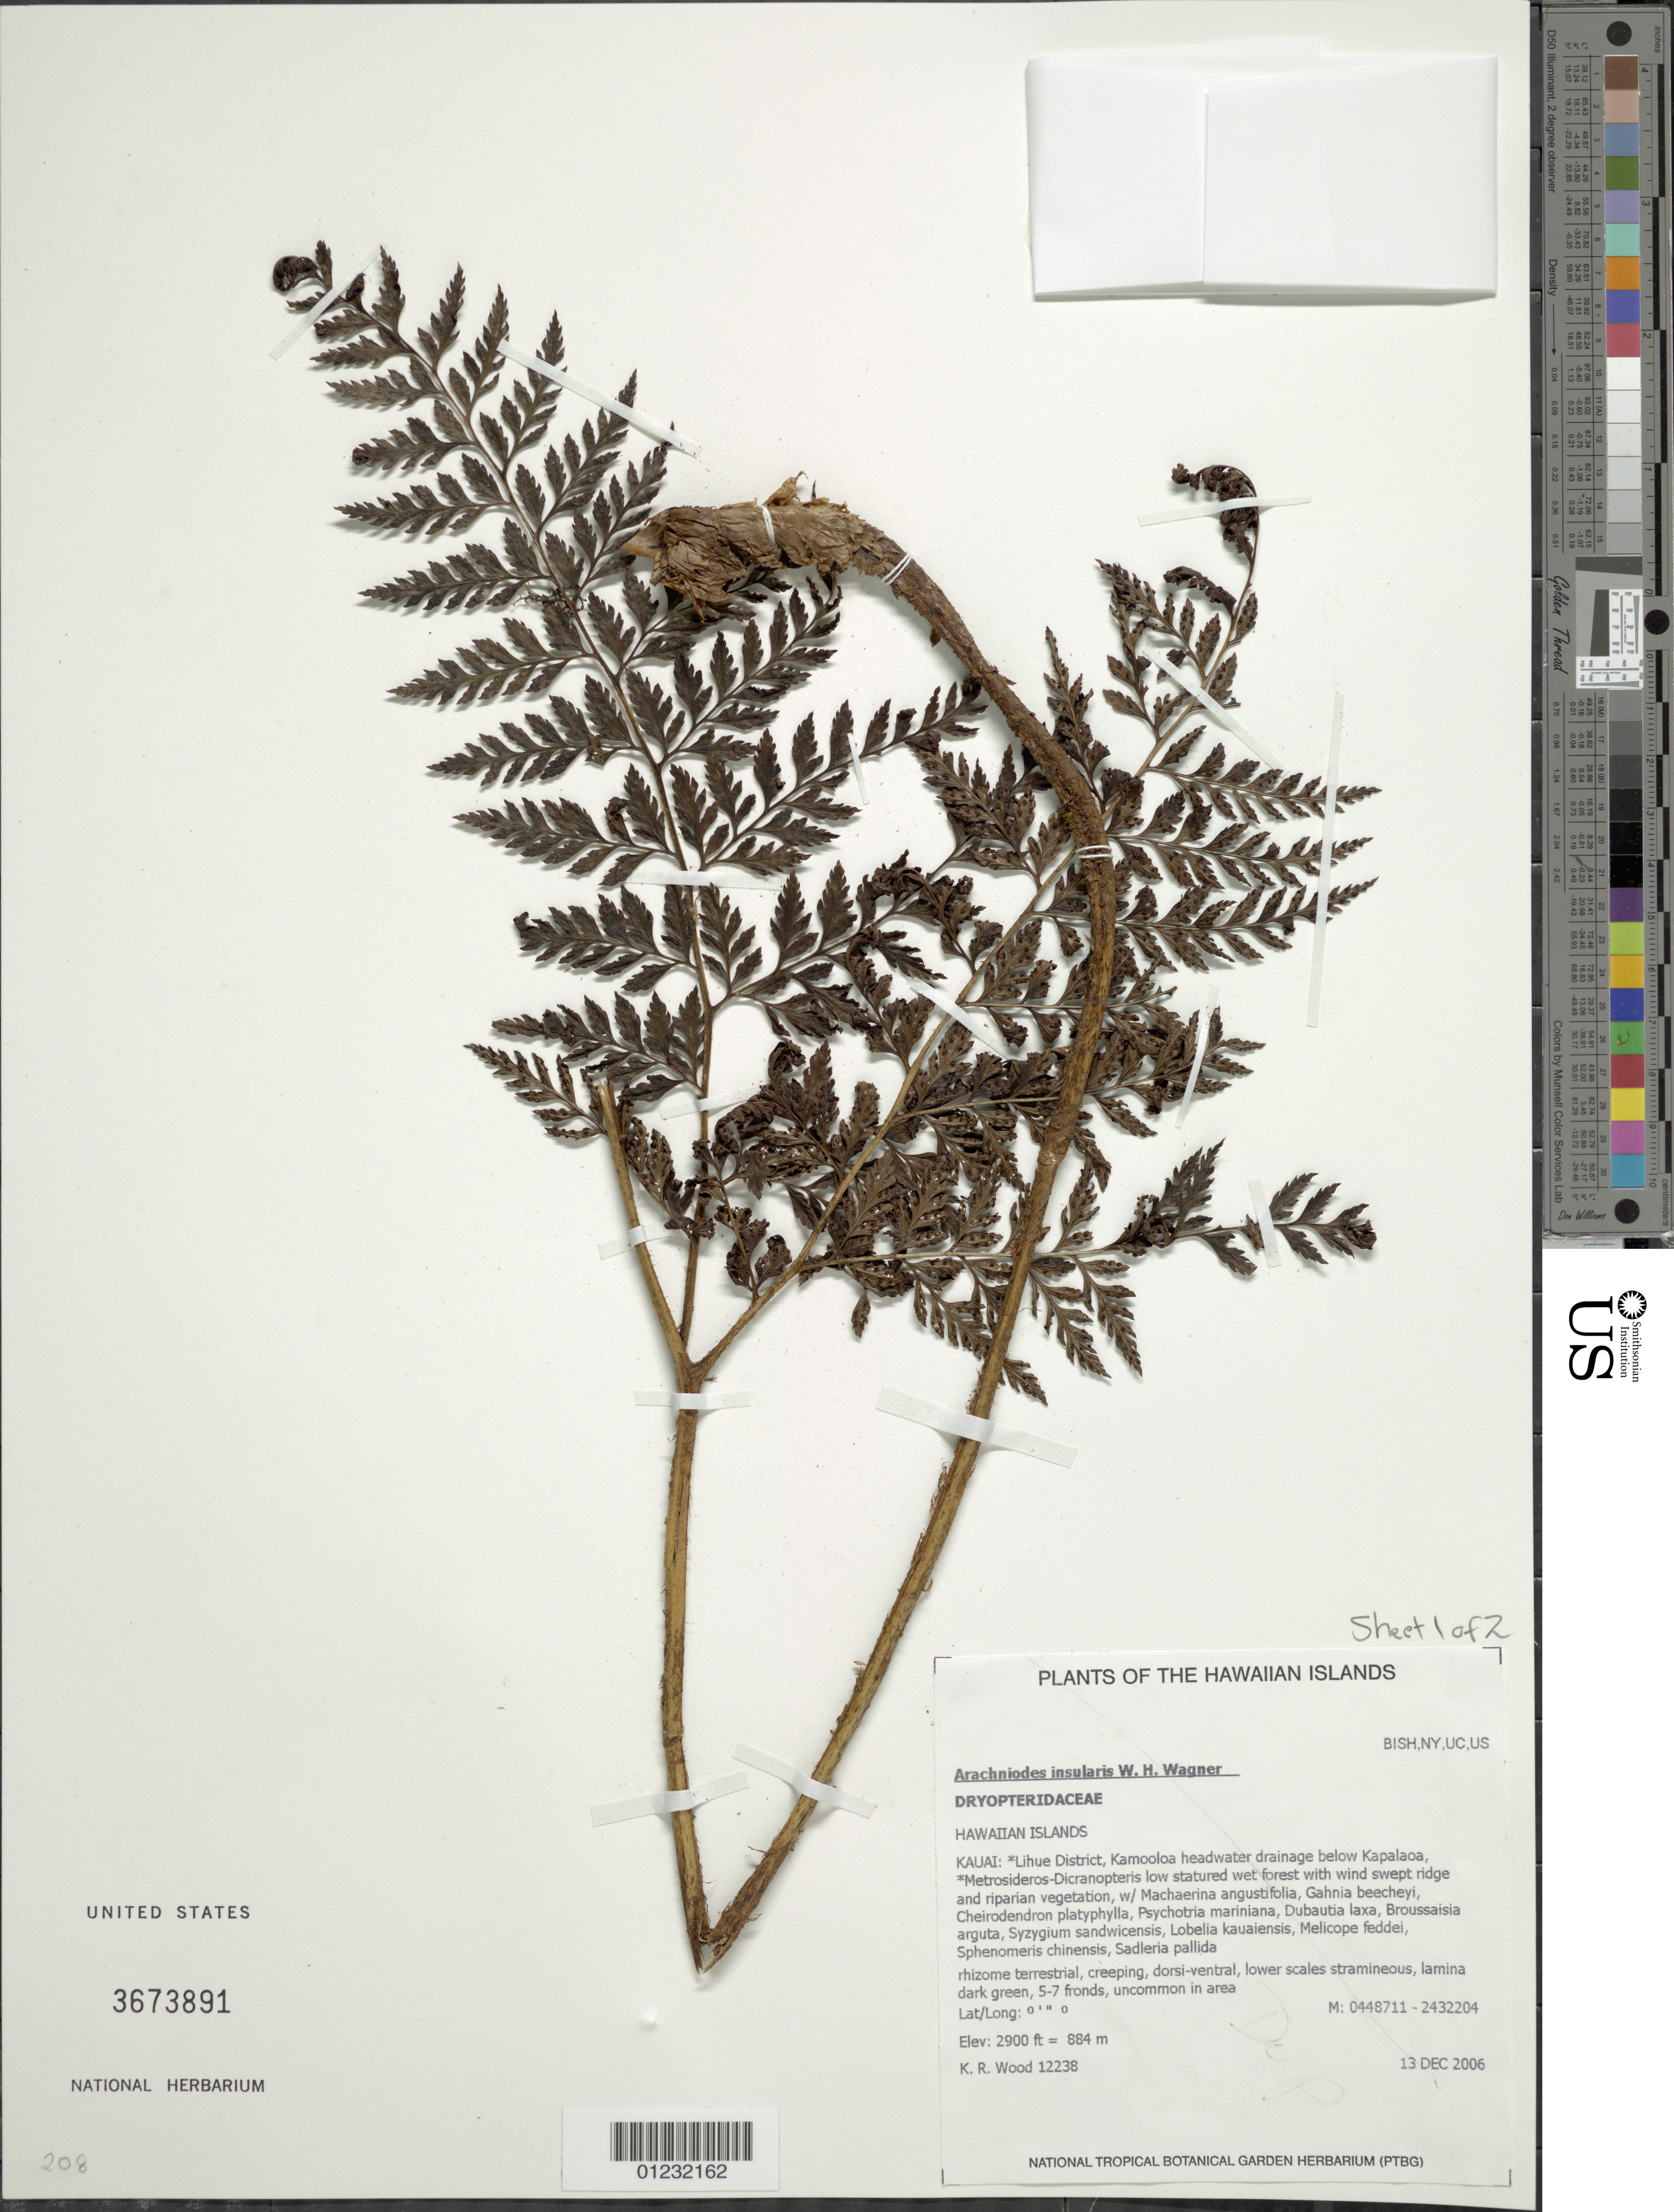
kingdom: Plantae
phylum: Tracheophyta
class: Polypodiopsida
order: Polypodiales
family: Dryopteridaceae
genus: Arachniodes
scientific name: Arachniodes insularis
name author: W.H. Wagner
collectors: K. R. Wood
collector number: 12238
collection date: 2006-12-13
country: United States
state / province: Hawaii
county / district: Kauai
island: Kaua'i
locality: Lihue District, Kamooloa headwater drainage below Kapalaoa.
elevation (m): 884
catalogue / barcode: US 3673891